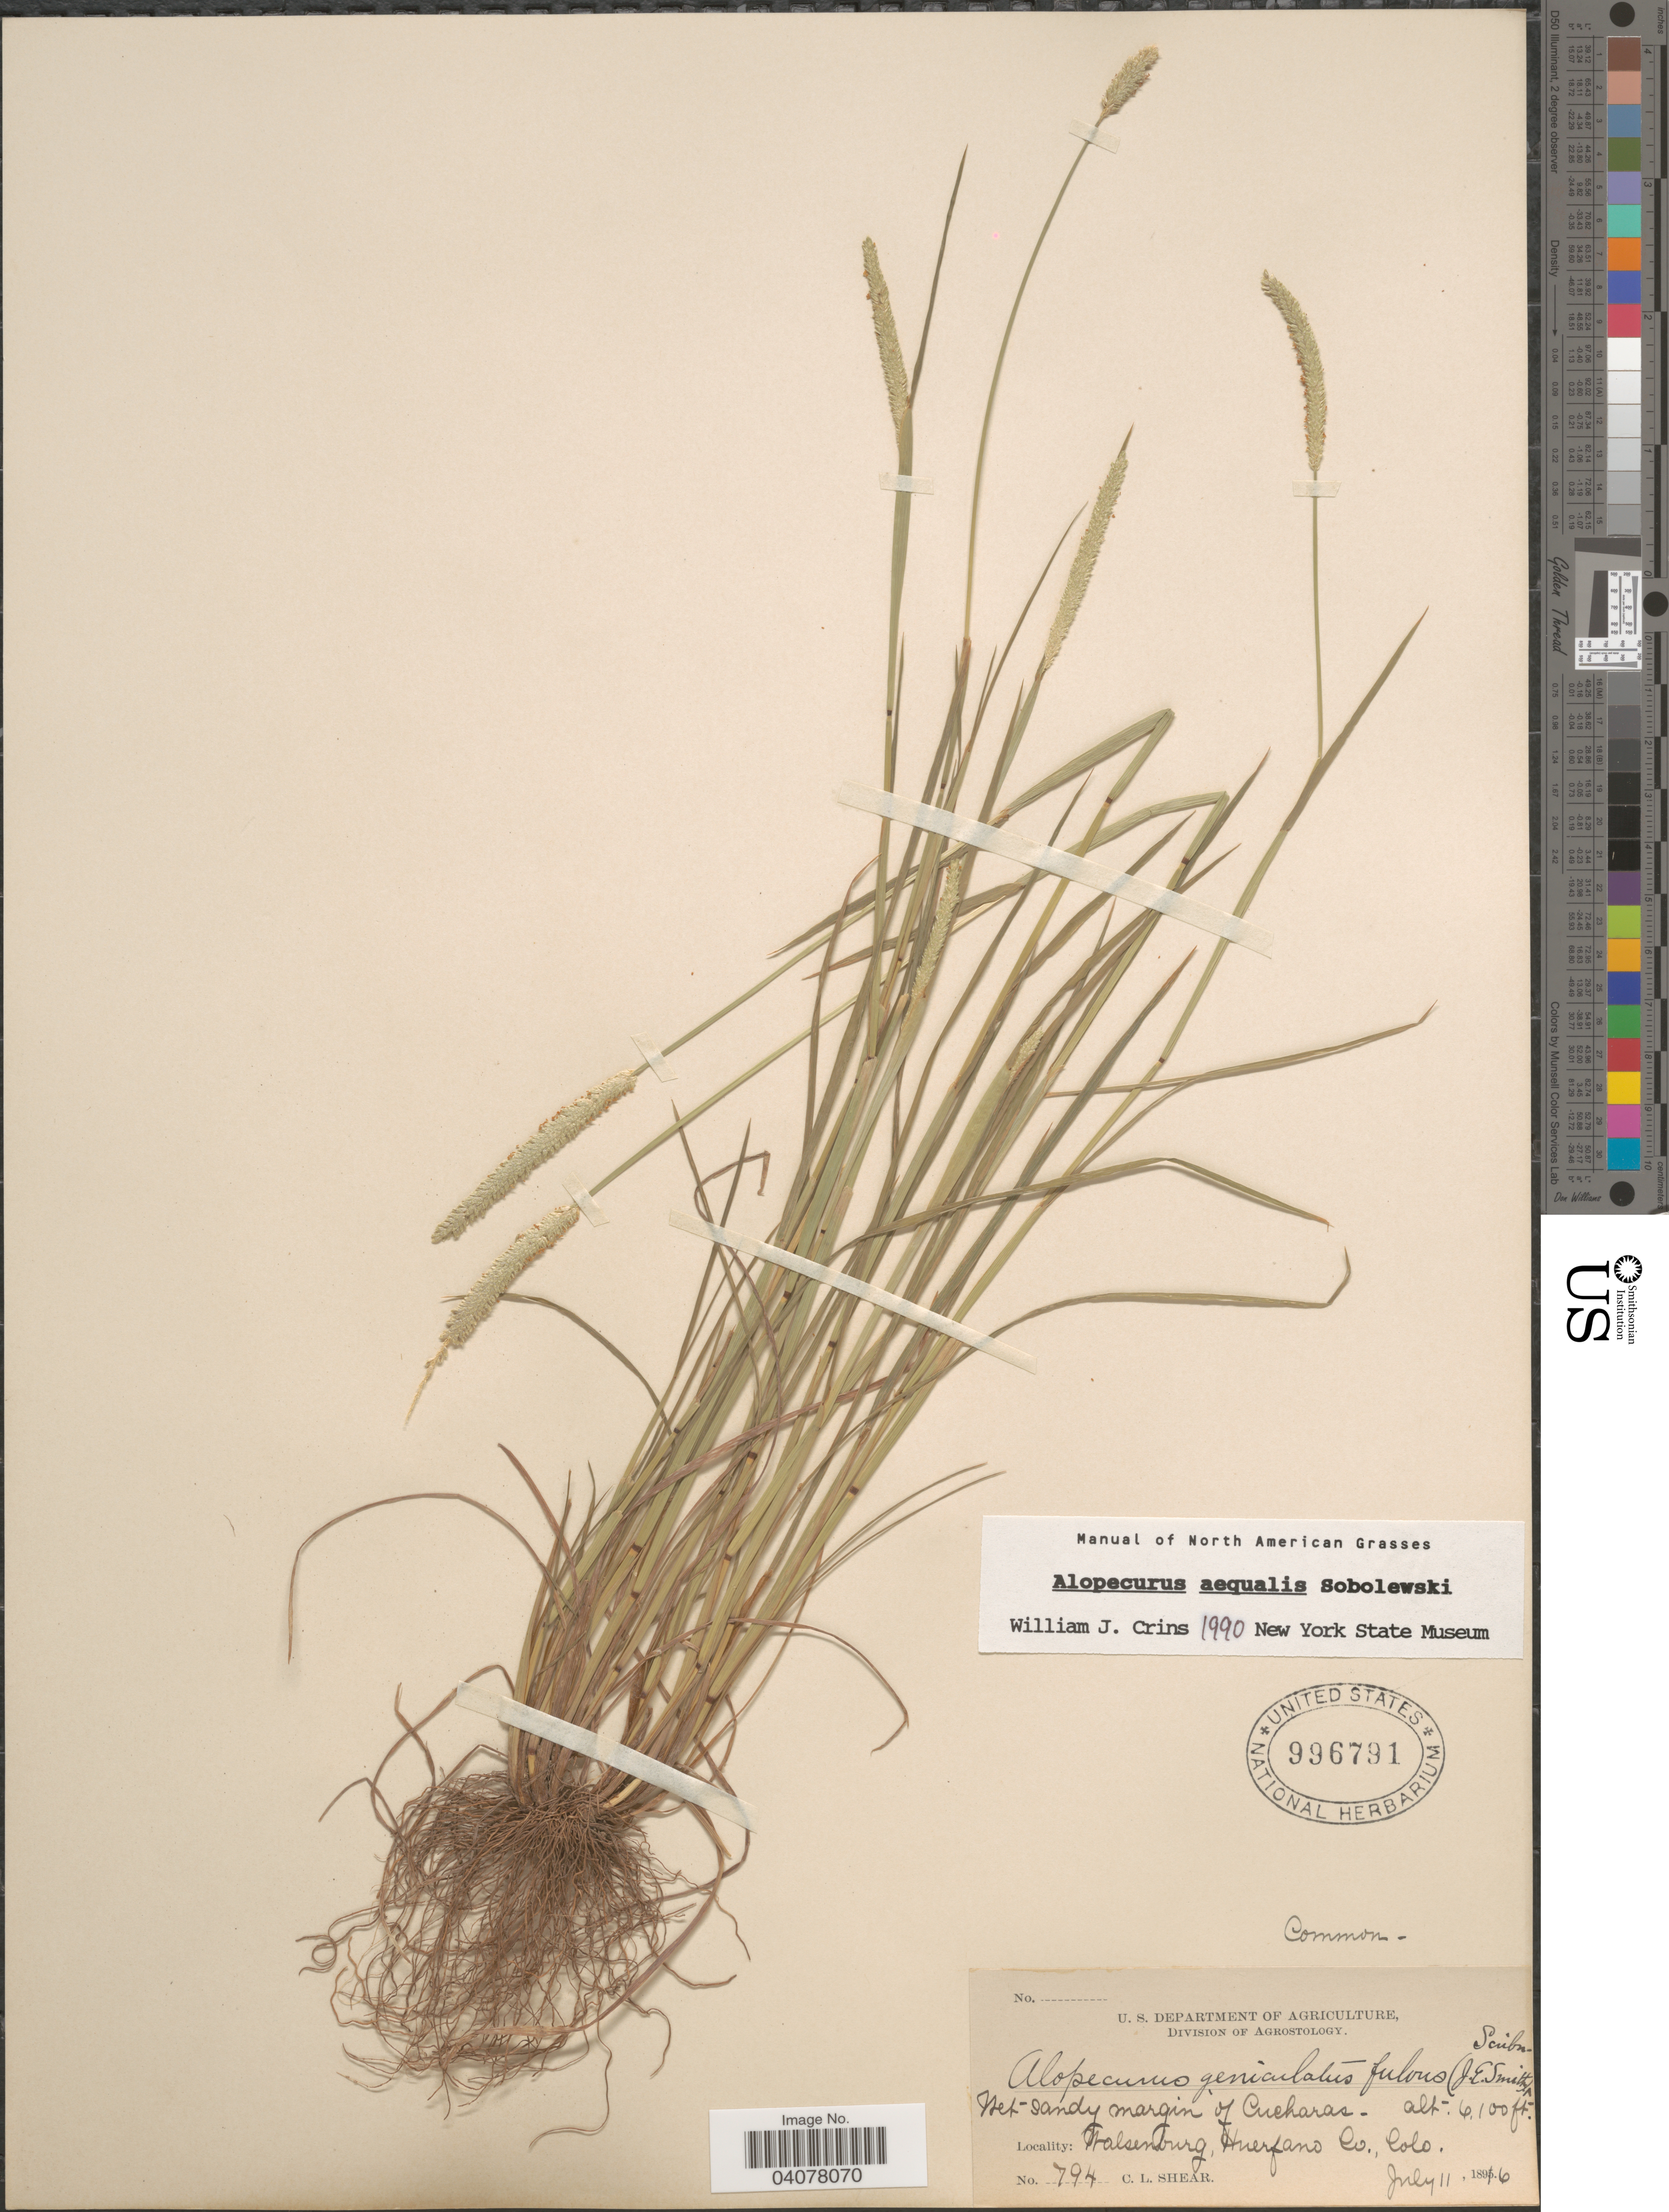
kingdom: Plantae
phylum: Tracheophyta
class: Liliopsida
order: Poales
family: Poaceae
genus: Alopecurus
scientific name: Alopecurus aequalis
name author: Sobol.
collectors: C. L. Shear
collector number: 794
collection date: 1896-07-11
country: United States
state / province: Colorado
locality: Wet-sandy margin of Cucharas. Walsenburg, Huerfano Co.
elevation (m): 1859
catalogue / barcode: US 996791